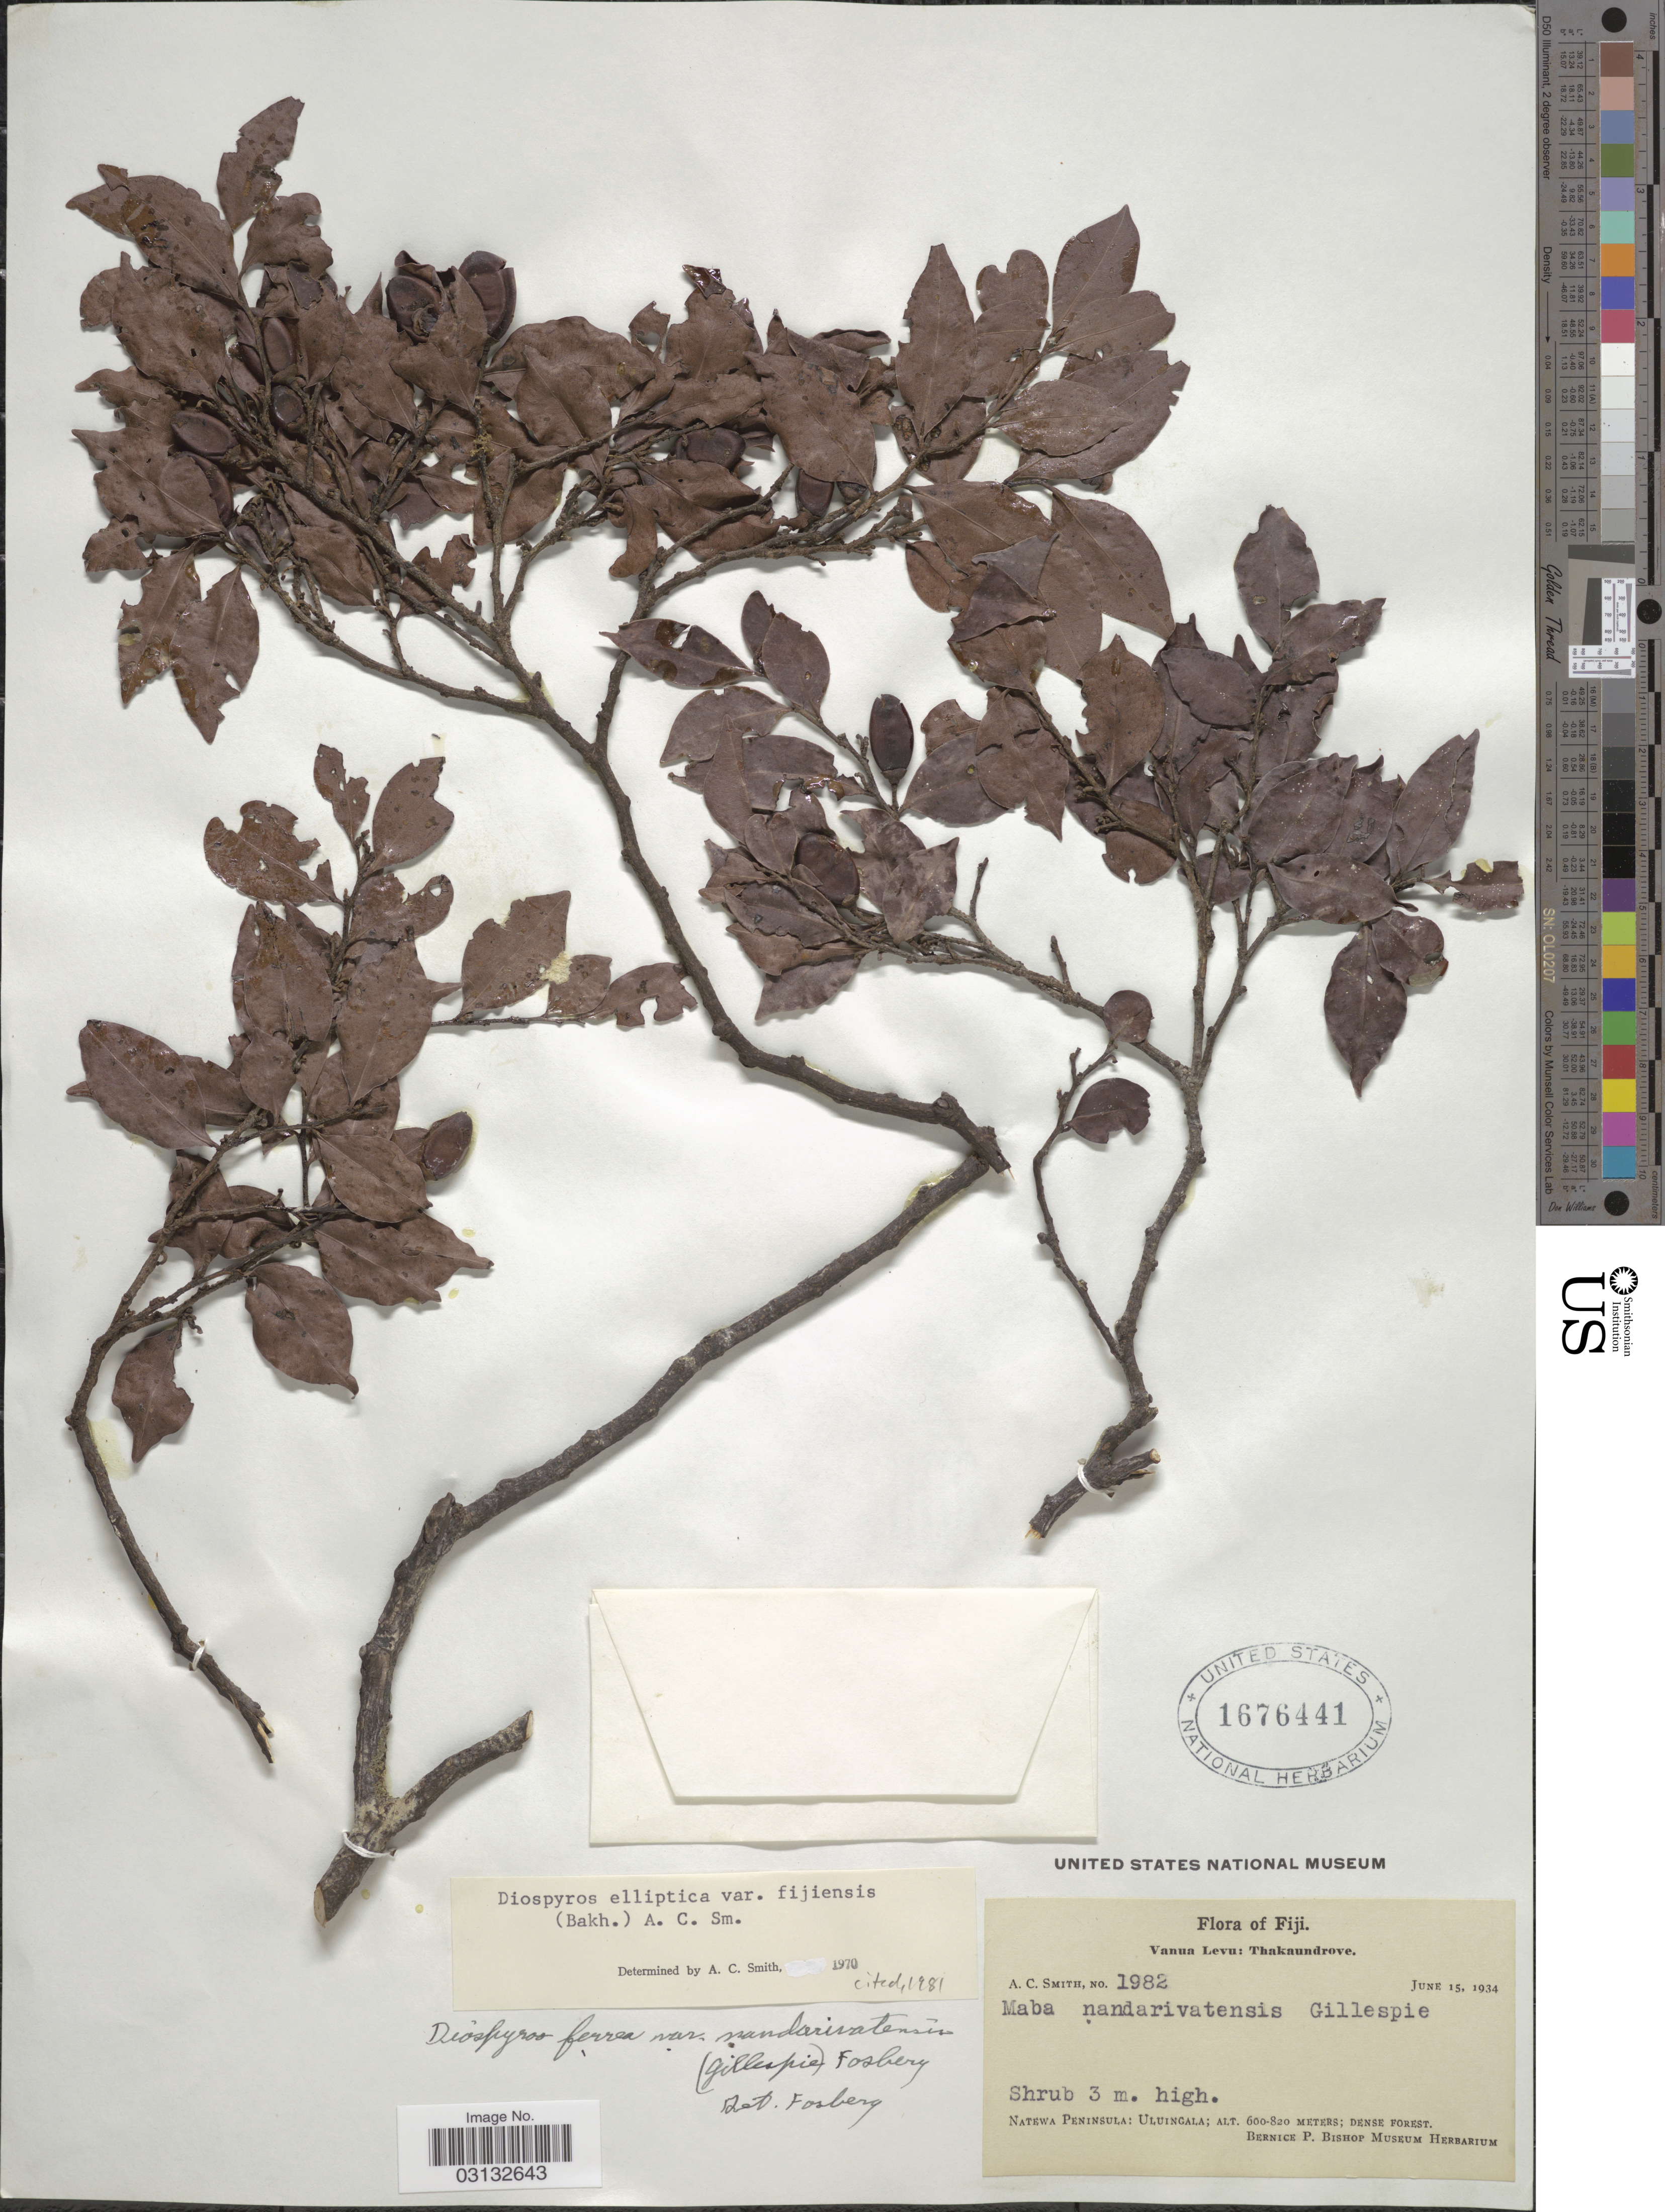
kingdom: Plantae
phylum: Tracheophyta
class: Magnoliopsida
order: Ericales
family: Ebenaceae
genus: Diospyros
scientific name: Diospyros elliptica var. fijiensis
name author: (Bakh.) A.C. Sm.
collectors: A. C. Smith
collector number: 1982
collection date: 1934-06-15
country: Fiji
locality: Vanua Levu: Thakaundrove. Natewa Peninsula: Uluingala.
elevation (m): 600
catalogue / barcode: US 1676441